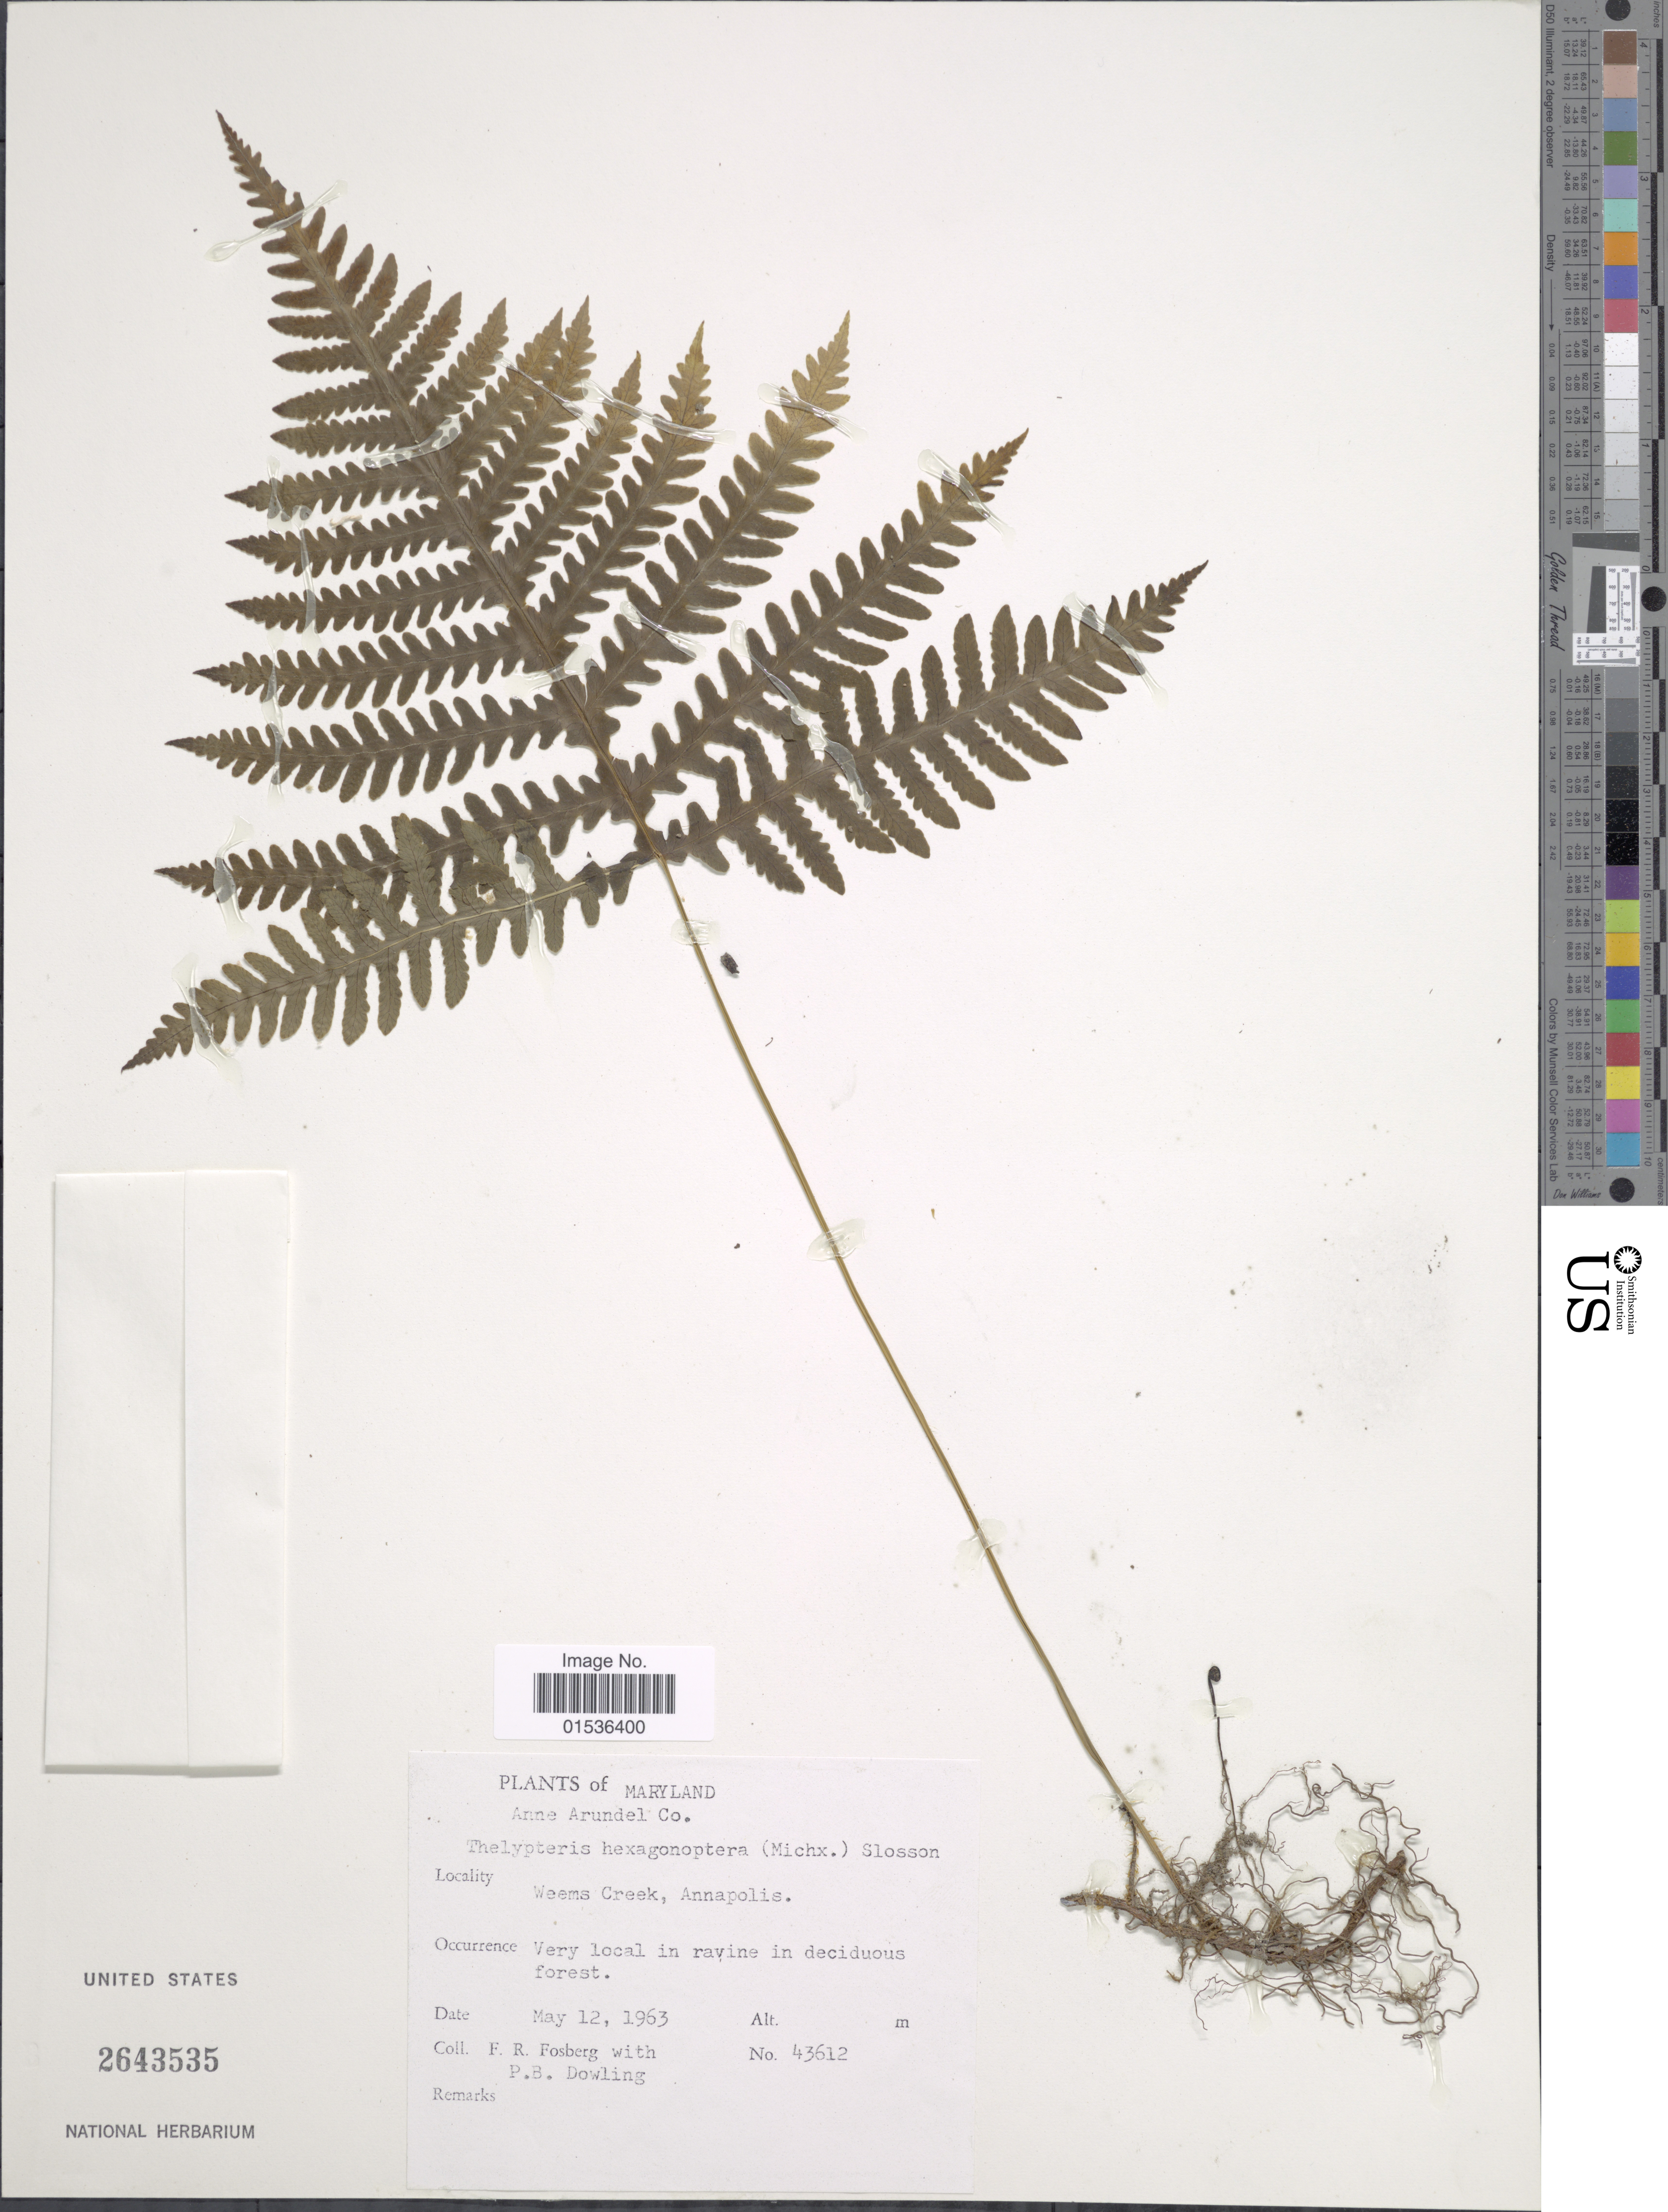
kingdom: Plantae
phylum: Tracheophyta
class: Polypodiopsida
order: Polypodiales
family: Thelypteridaceae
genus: Phegopteris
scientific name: Phegopteris hexagonoptera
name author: (Michx.) Fée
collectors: F. R. Fosberg & P. Dowling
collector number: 43612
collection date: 1963-05-12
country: United States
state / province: Maryland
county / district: Anne Arundel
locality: Maryland. Anne Arundel Co. Weems Creek, Annapolis.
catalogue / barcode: US 2643535